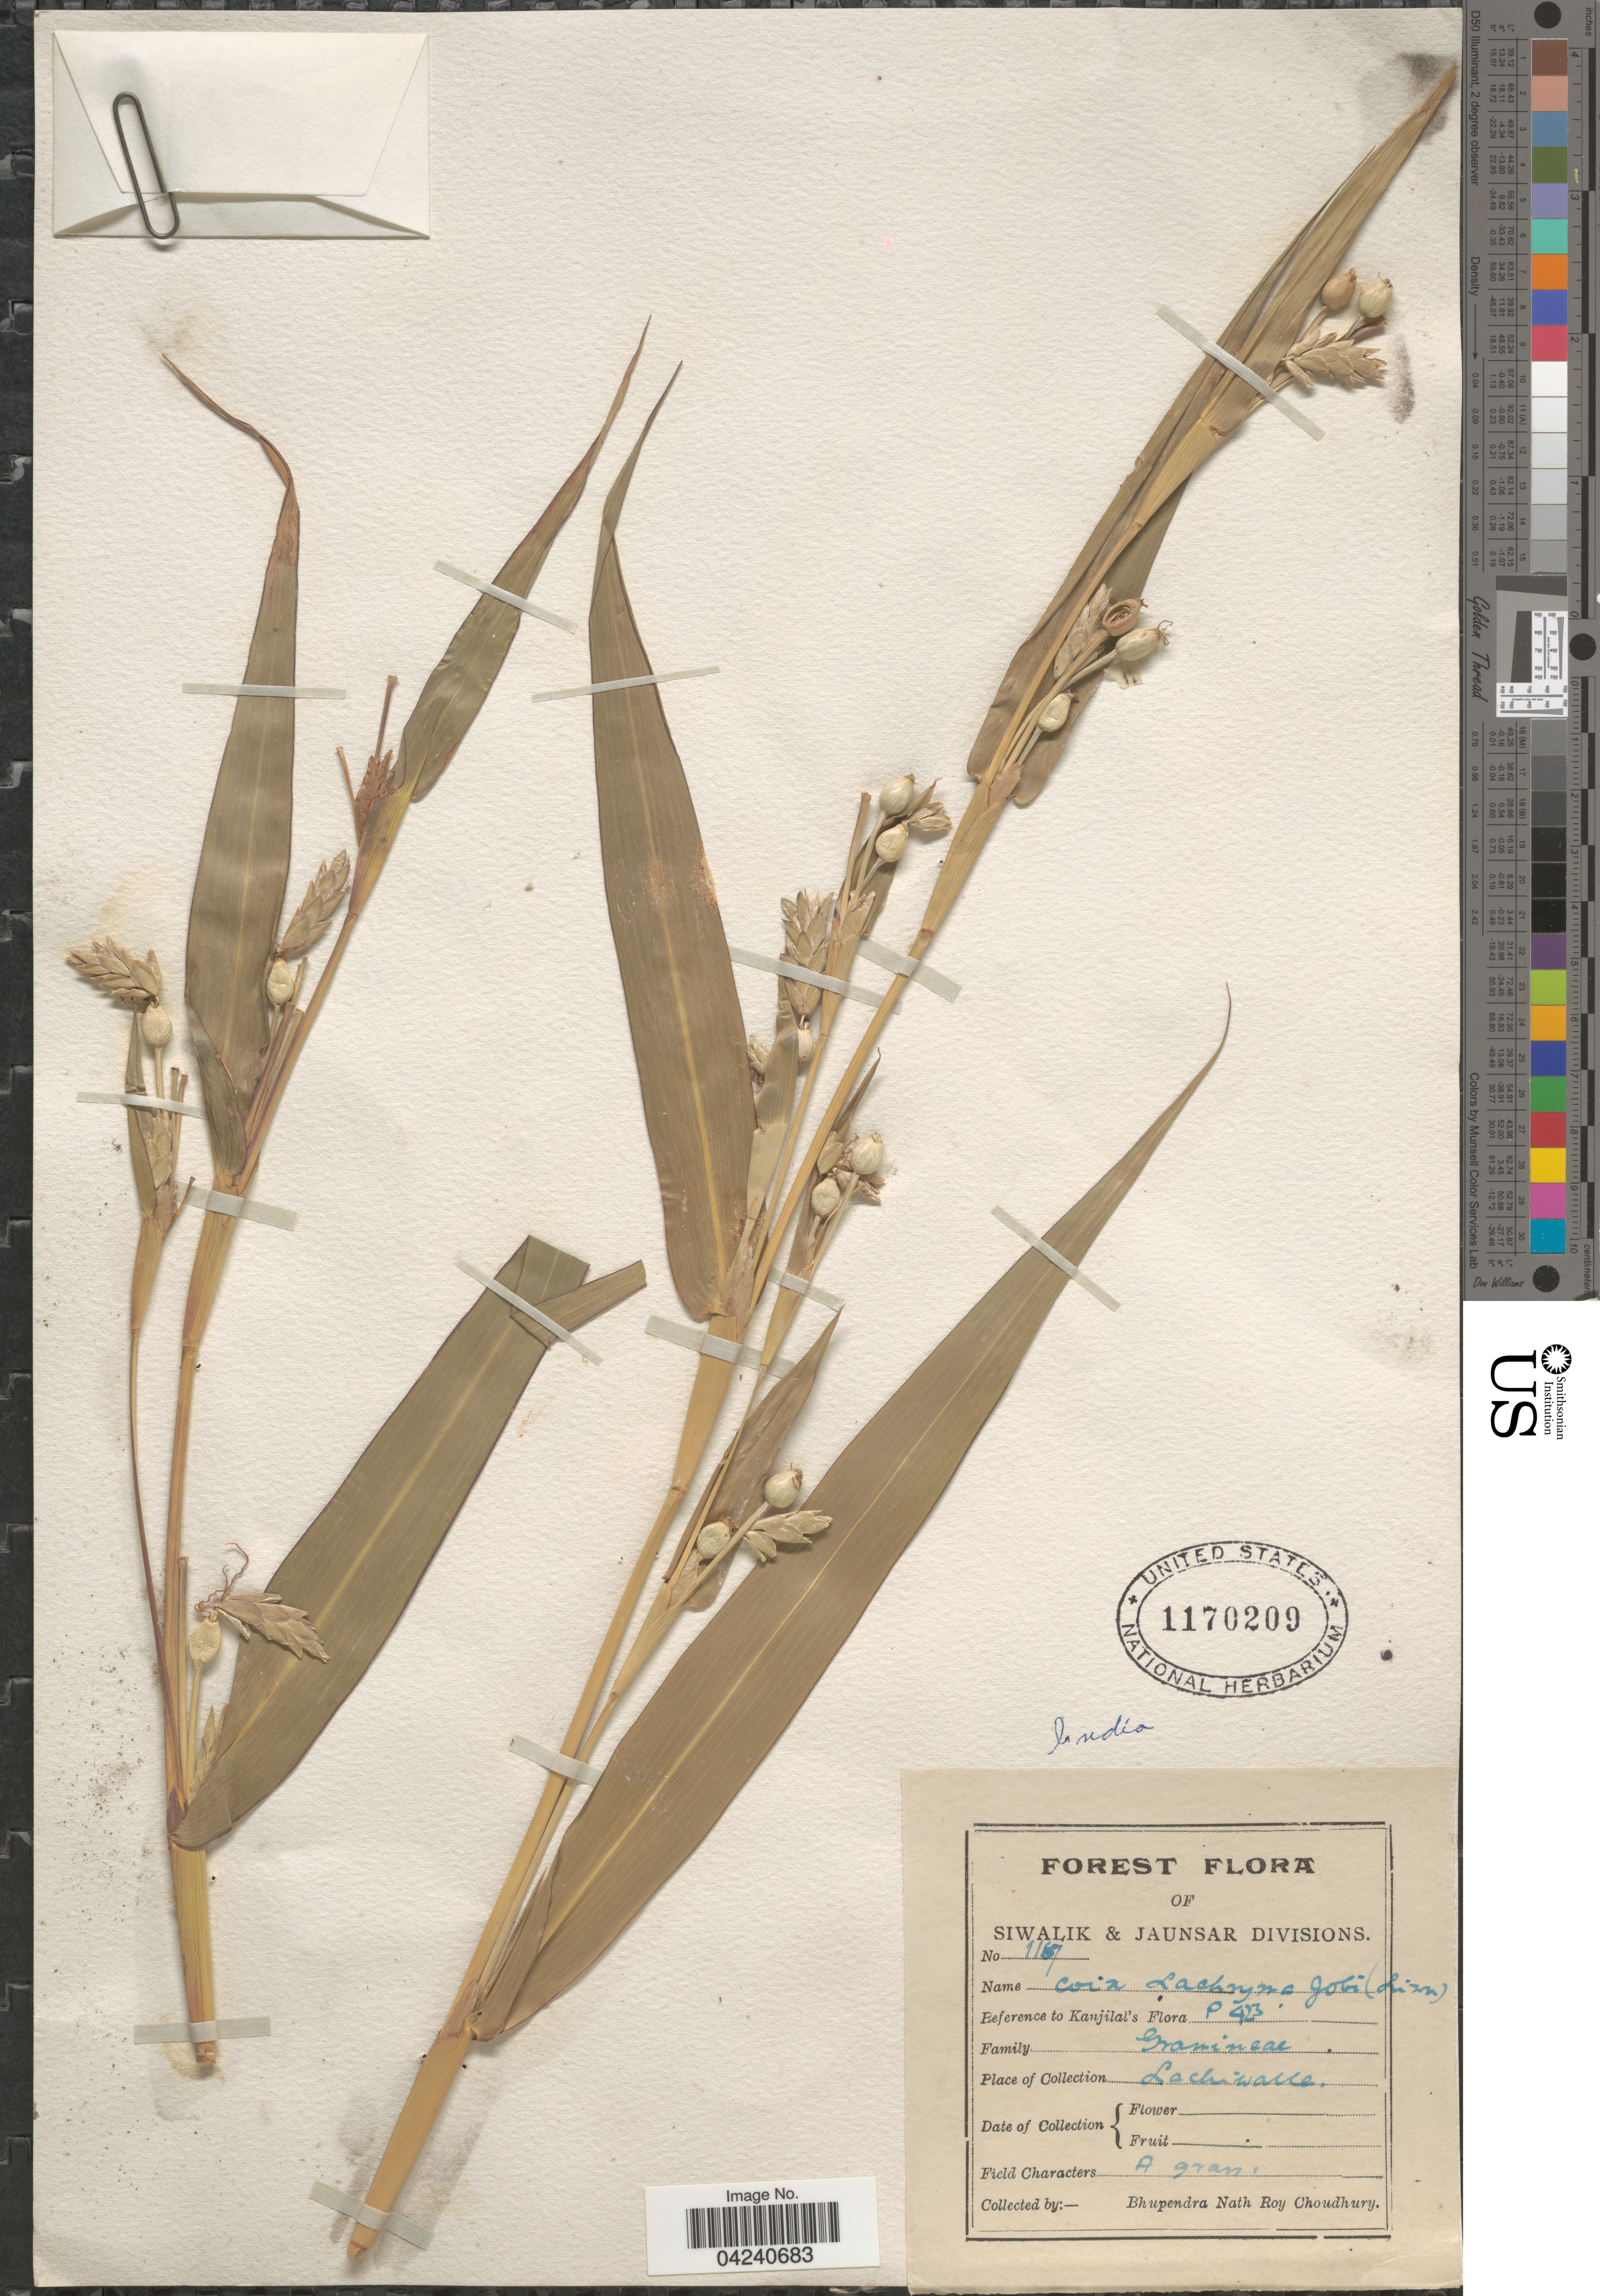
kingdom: Plantae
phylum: Tracheophyta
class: Liliopsida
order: Poales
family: Poaceae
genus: Coix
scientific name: Coix lacryma-jobi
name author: L.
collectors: B. Choudhury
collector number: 1167*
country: India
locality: Siwalik & Jaunsar Divisions. Lachiwalla.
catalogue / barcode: US 1170209